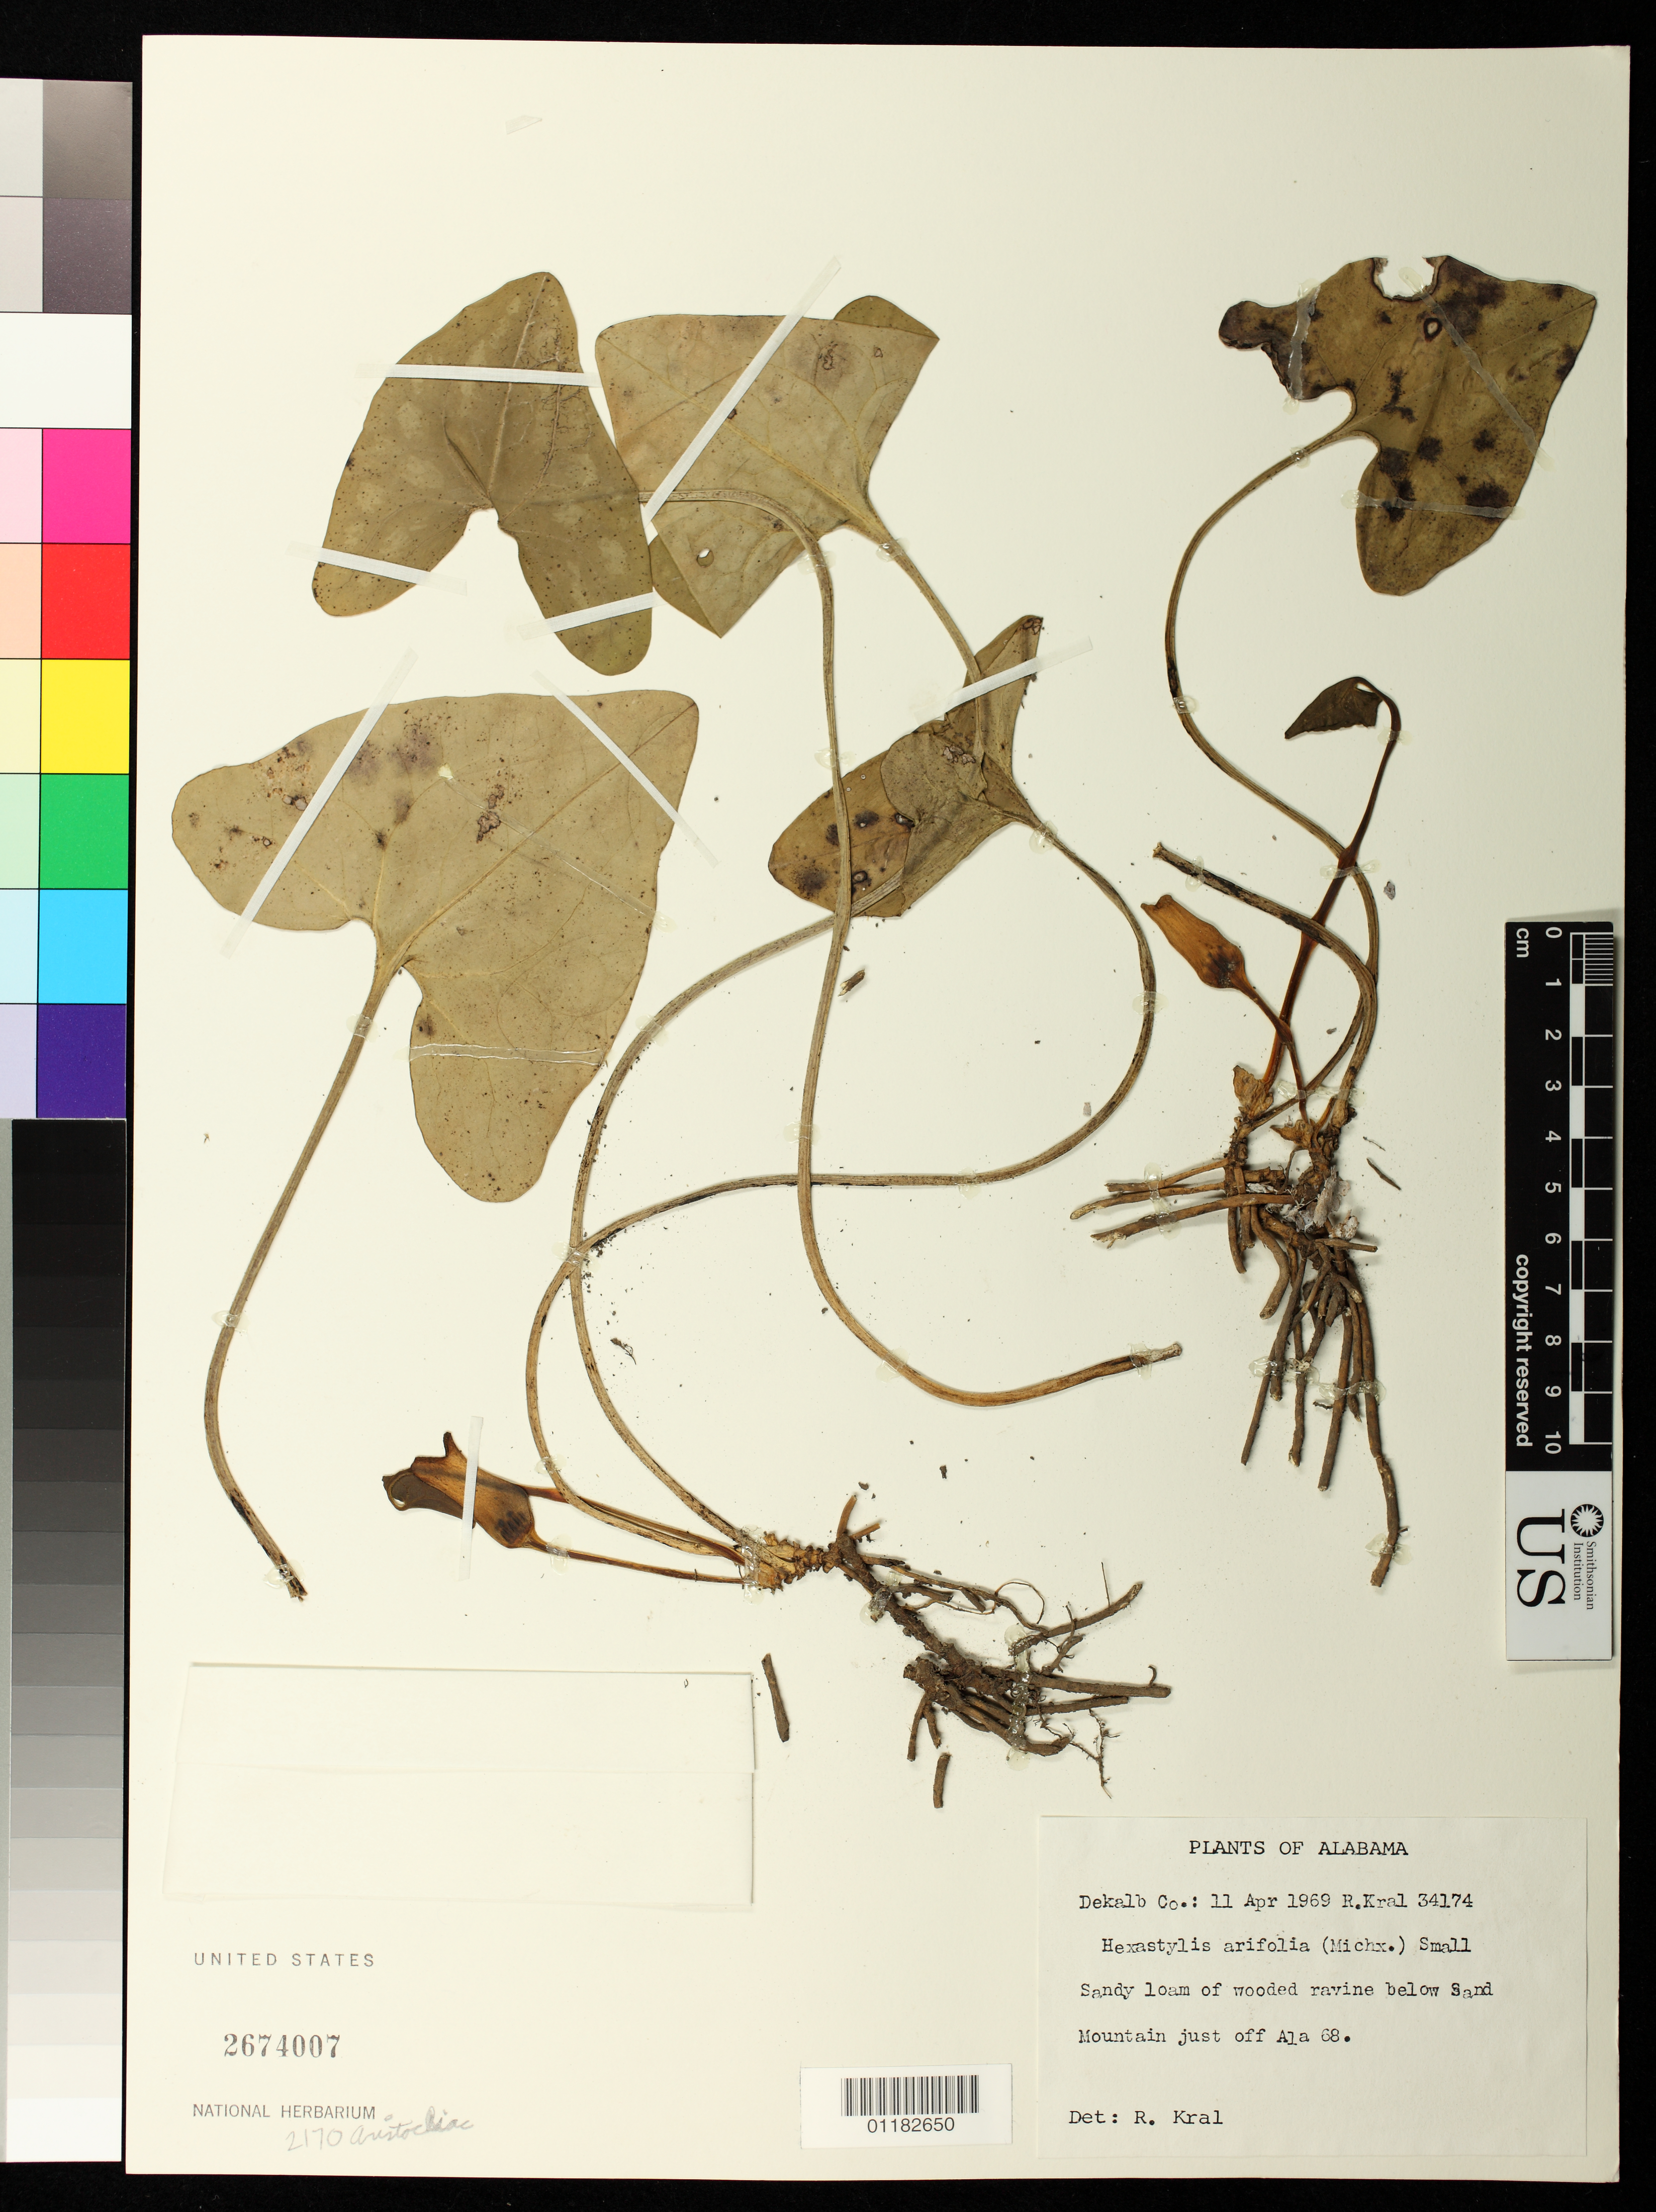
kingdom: Plantae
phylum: Tracheophyta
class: Magnoliopsida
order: Piperales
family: Aristolochiaceae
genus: Hexastylis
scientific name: Hexastylis arifolia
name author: (Michx.) Small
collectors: R. Kral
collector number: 34174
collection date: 1969-04-11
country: United States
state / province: Alabama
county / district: DeKalb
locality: Small sandy loam of wooded ravine below Sand Mountain just off Ala 68. DeKalb County.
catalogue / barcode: US 2674007